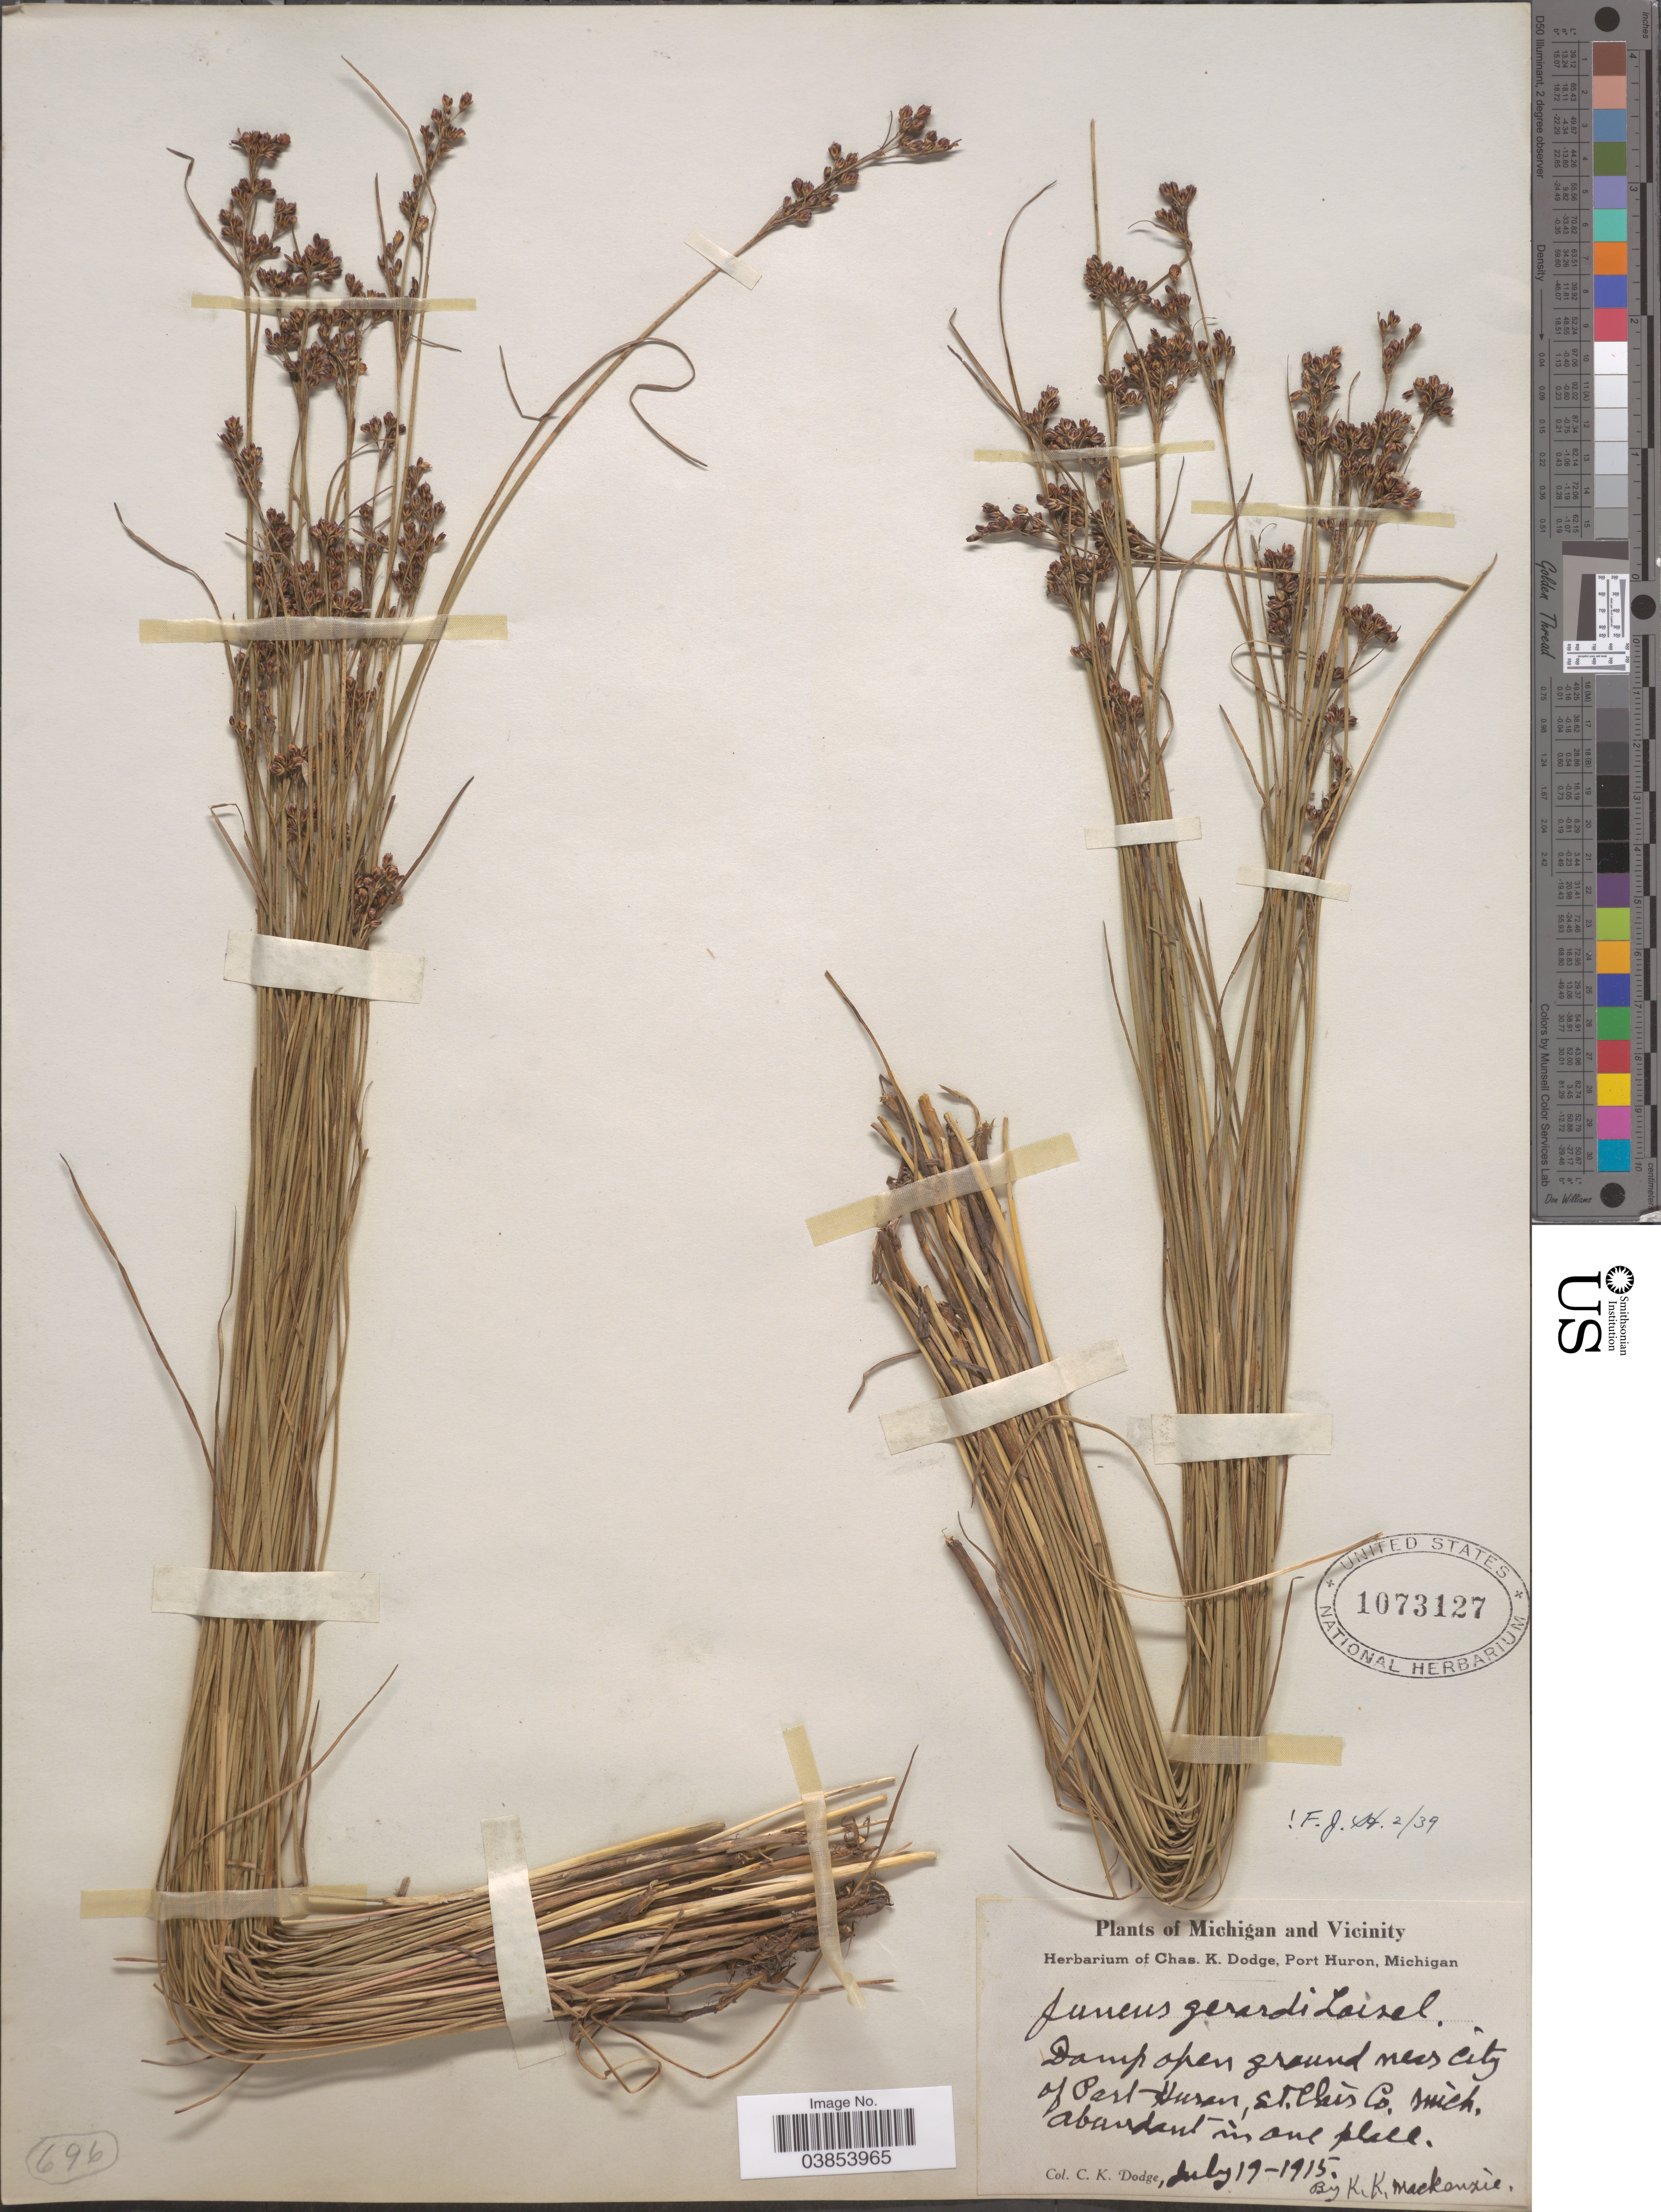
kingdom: Plantae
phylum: Tracheophyta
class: Liliopsida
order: Poales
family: Juncaceae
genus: Juncus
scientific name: Juncus gerardi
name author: Loisel.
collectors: C. Dodge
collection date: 1915-07-19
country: United States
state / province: Michigan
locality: Michigan and Vicinity. Damp open ground near city of Port Huron, St. Clair Co.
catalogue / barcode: US 1073127